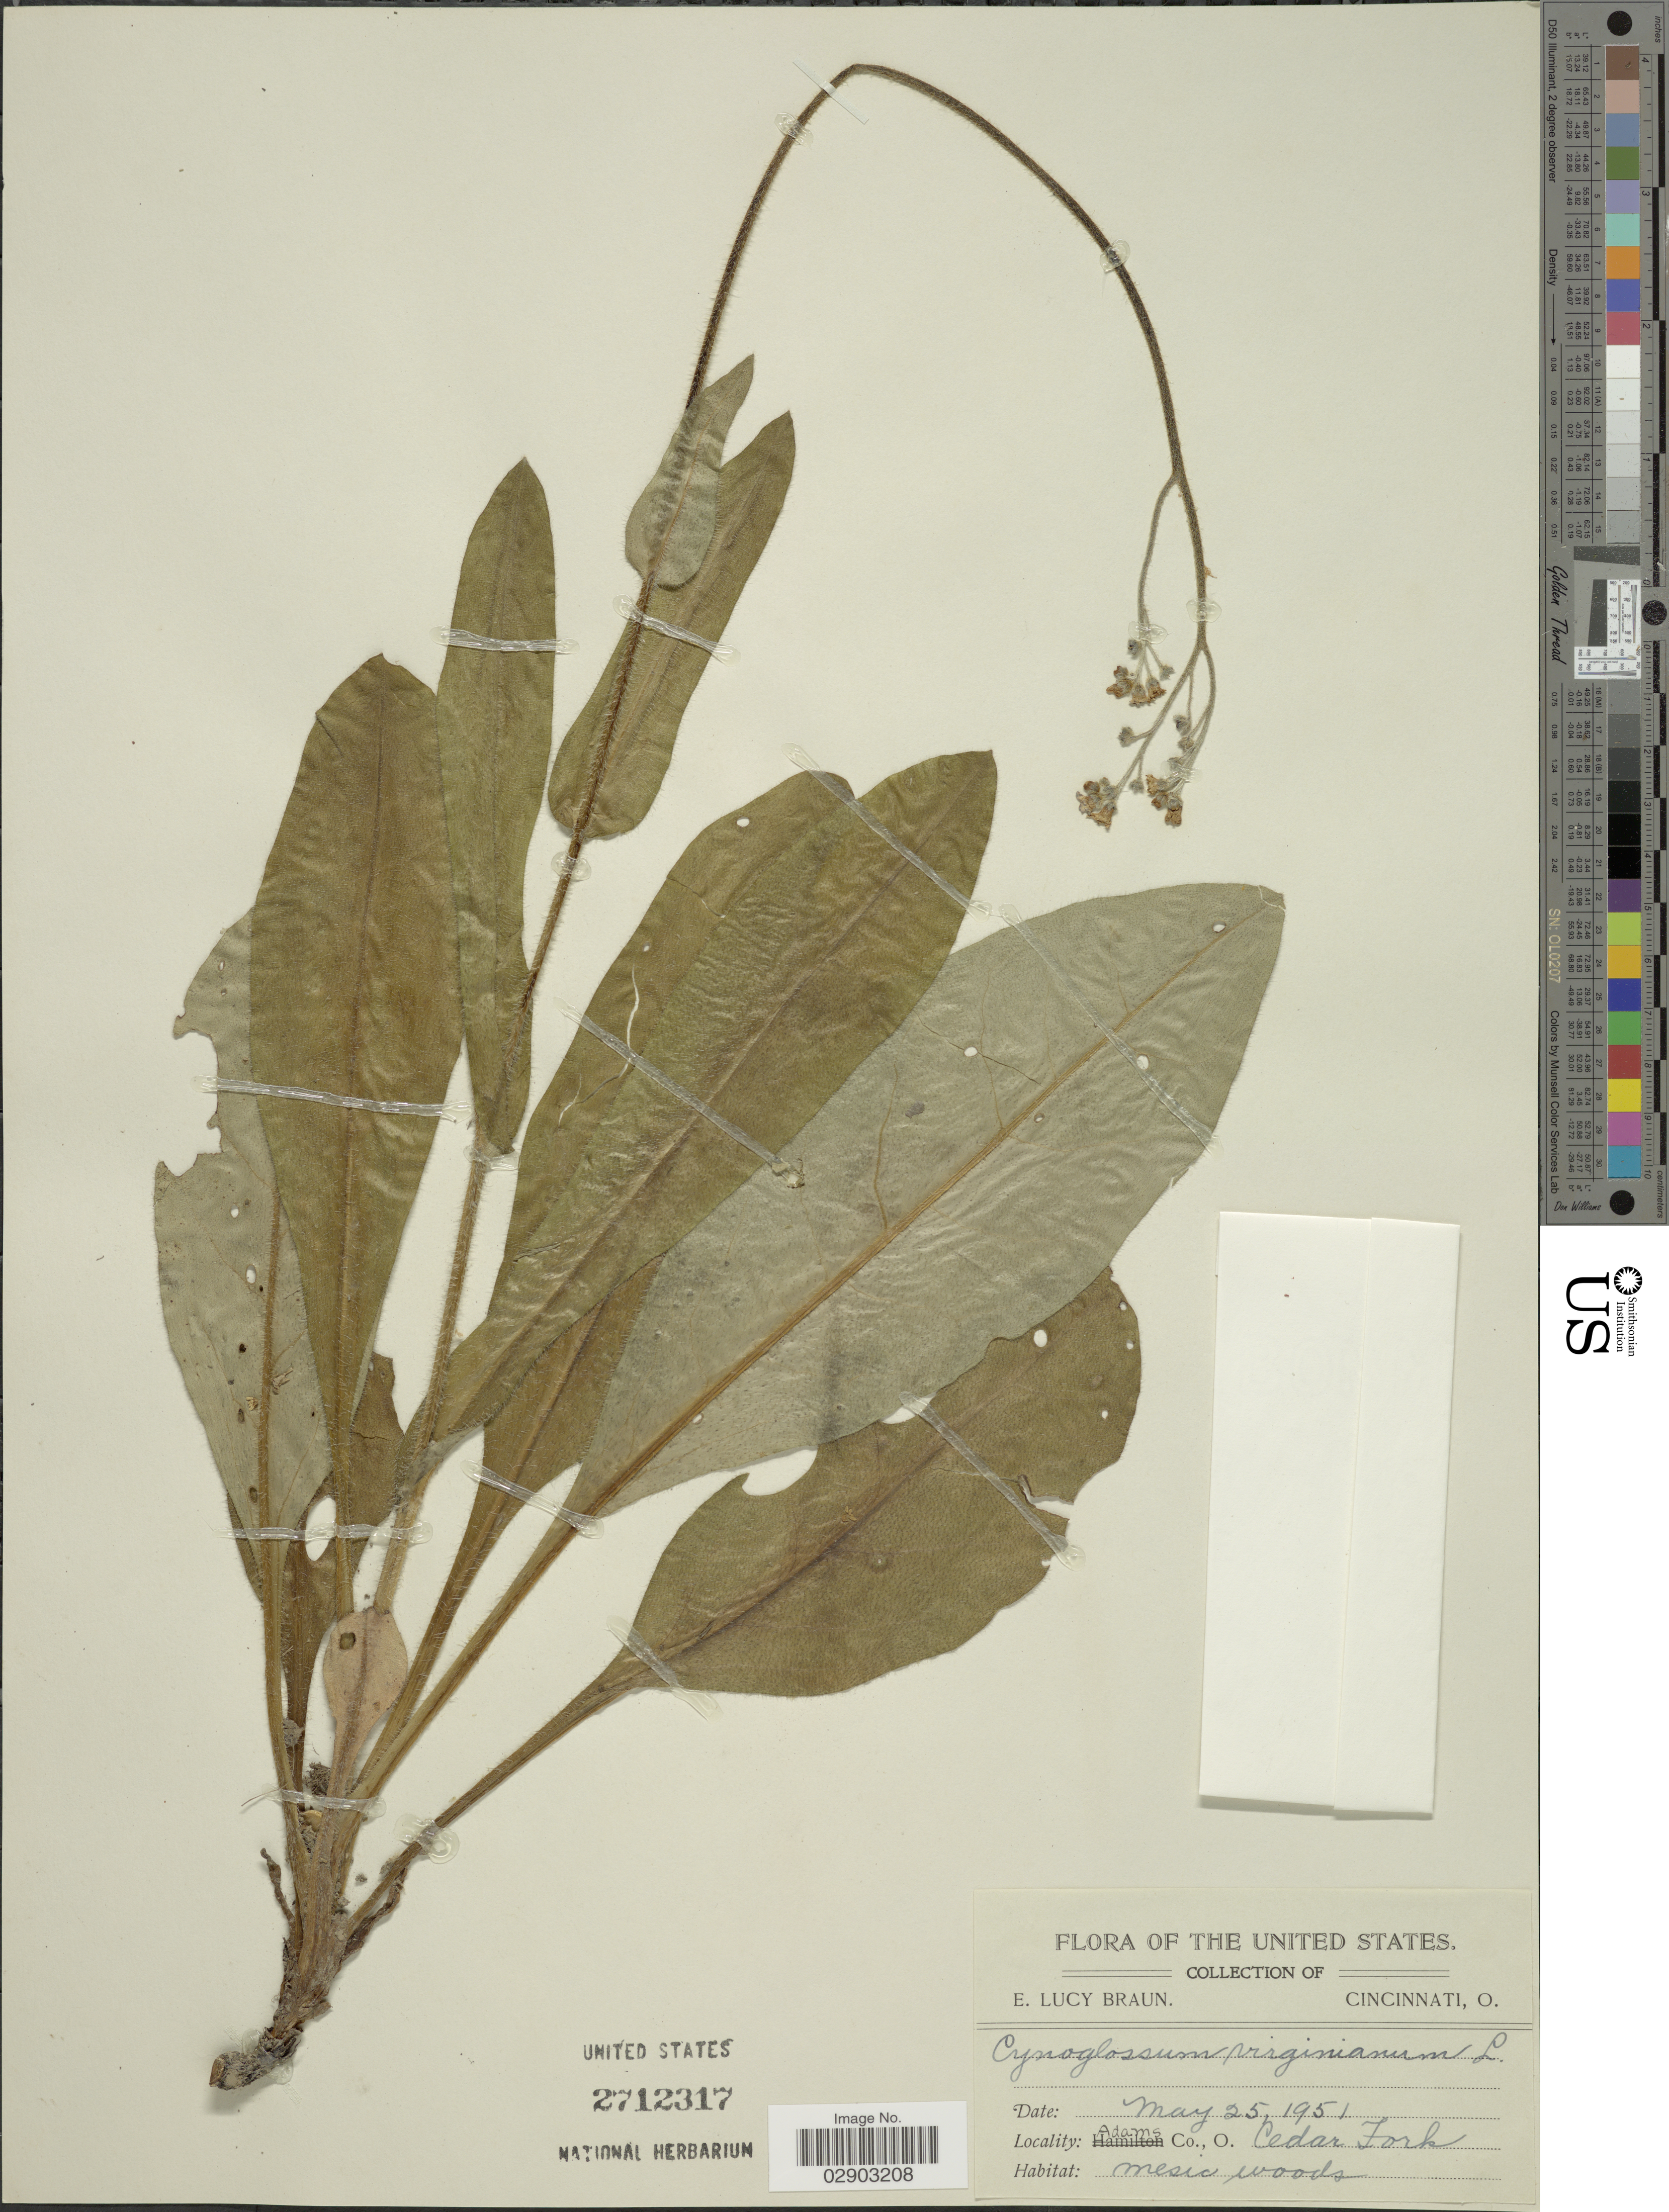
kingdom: Plantae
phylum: Tracheophyta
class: Magnoliopsida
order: Boraginales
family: Boraginaceae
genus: Cynoglossum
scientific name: Cynoglossum virginianum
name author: L.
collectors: E. L. Braun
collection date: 1951-05-25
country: United States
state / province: Ohio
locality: Adams Co., o. Cedar Fork.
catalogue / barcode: US 2712317